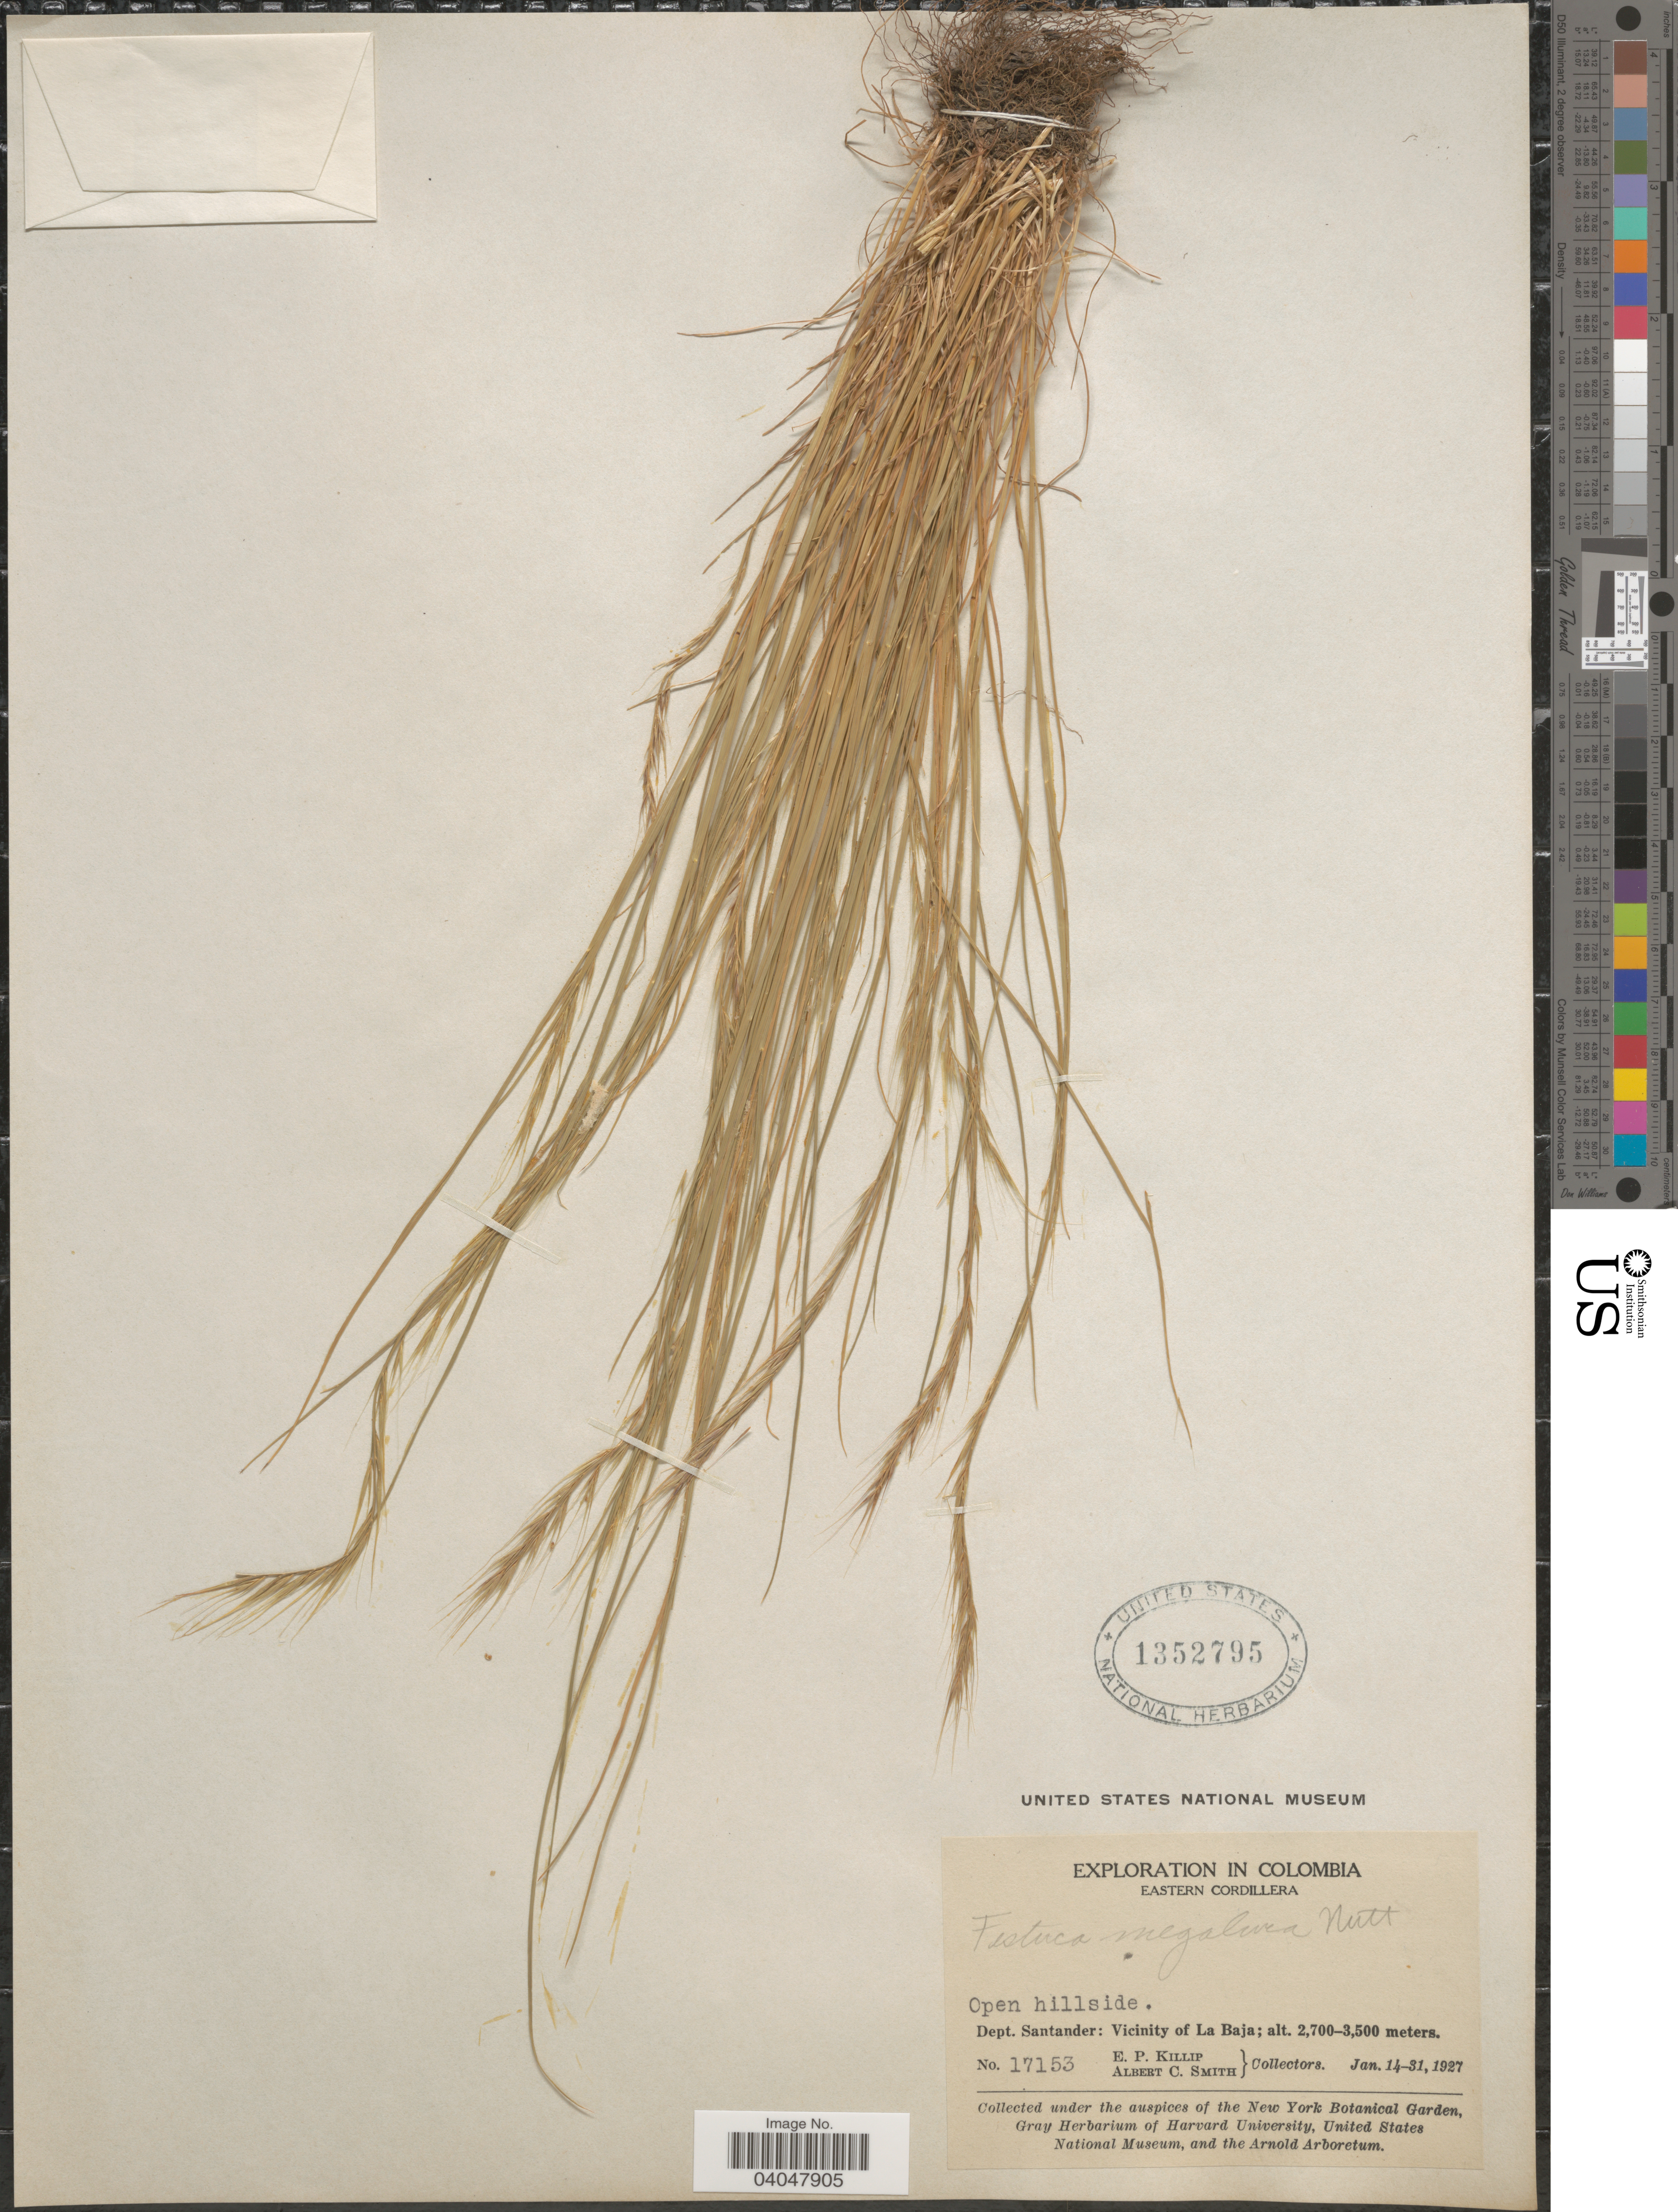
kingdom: Plantae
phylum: Tracheophyta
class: Liliopsida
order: Poales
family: Poaceae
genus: Festuca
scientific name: Festuca megalura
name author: Nutt.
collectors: E. P. Killip & A. C. Smith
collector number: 17153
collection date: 1927-01-14/1927-01-31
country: Colombia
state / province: Santander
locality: Eastern Cordillera. Open hillside. Dept. Santander: Vicinity of La Baja.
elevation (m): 2700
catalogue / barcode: US 1352795